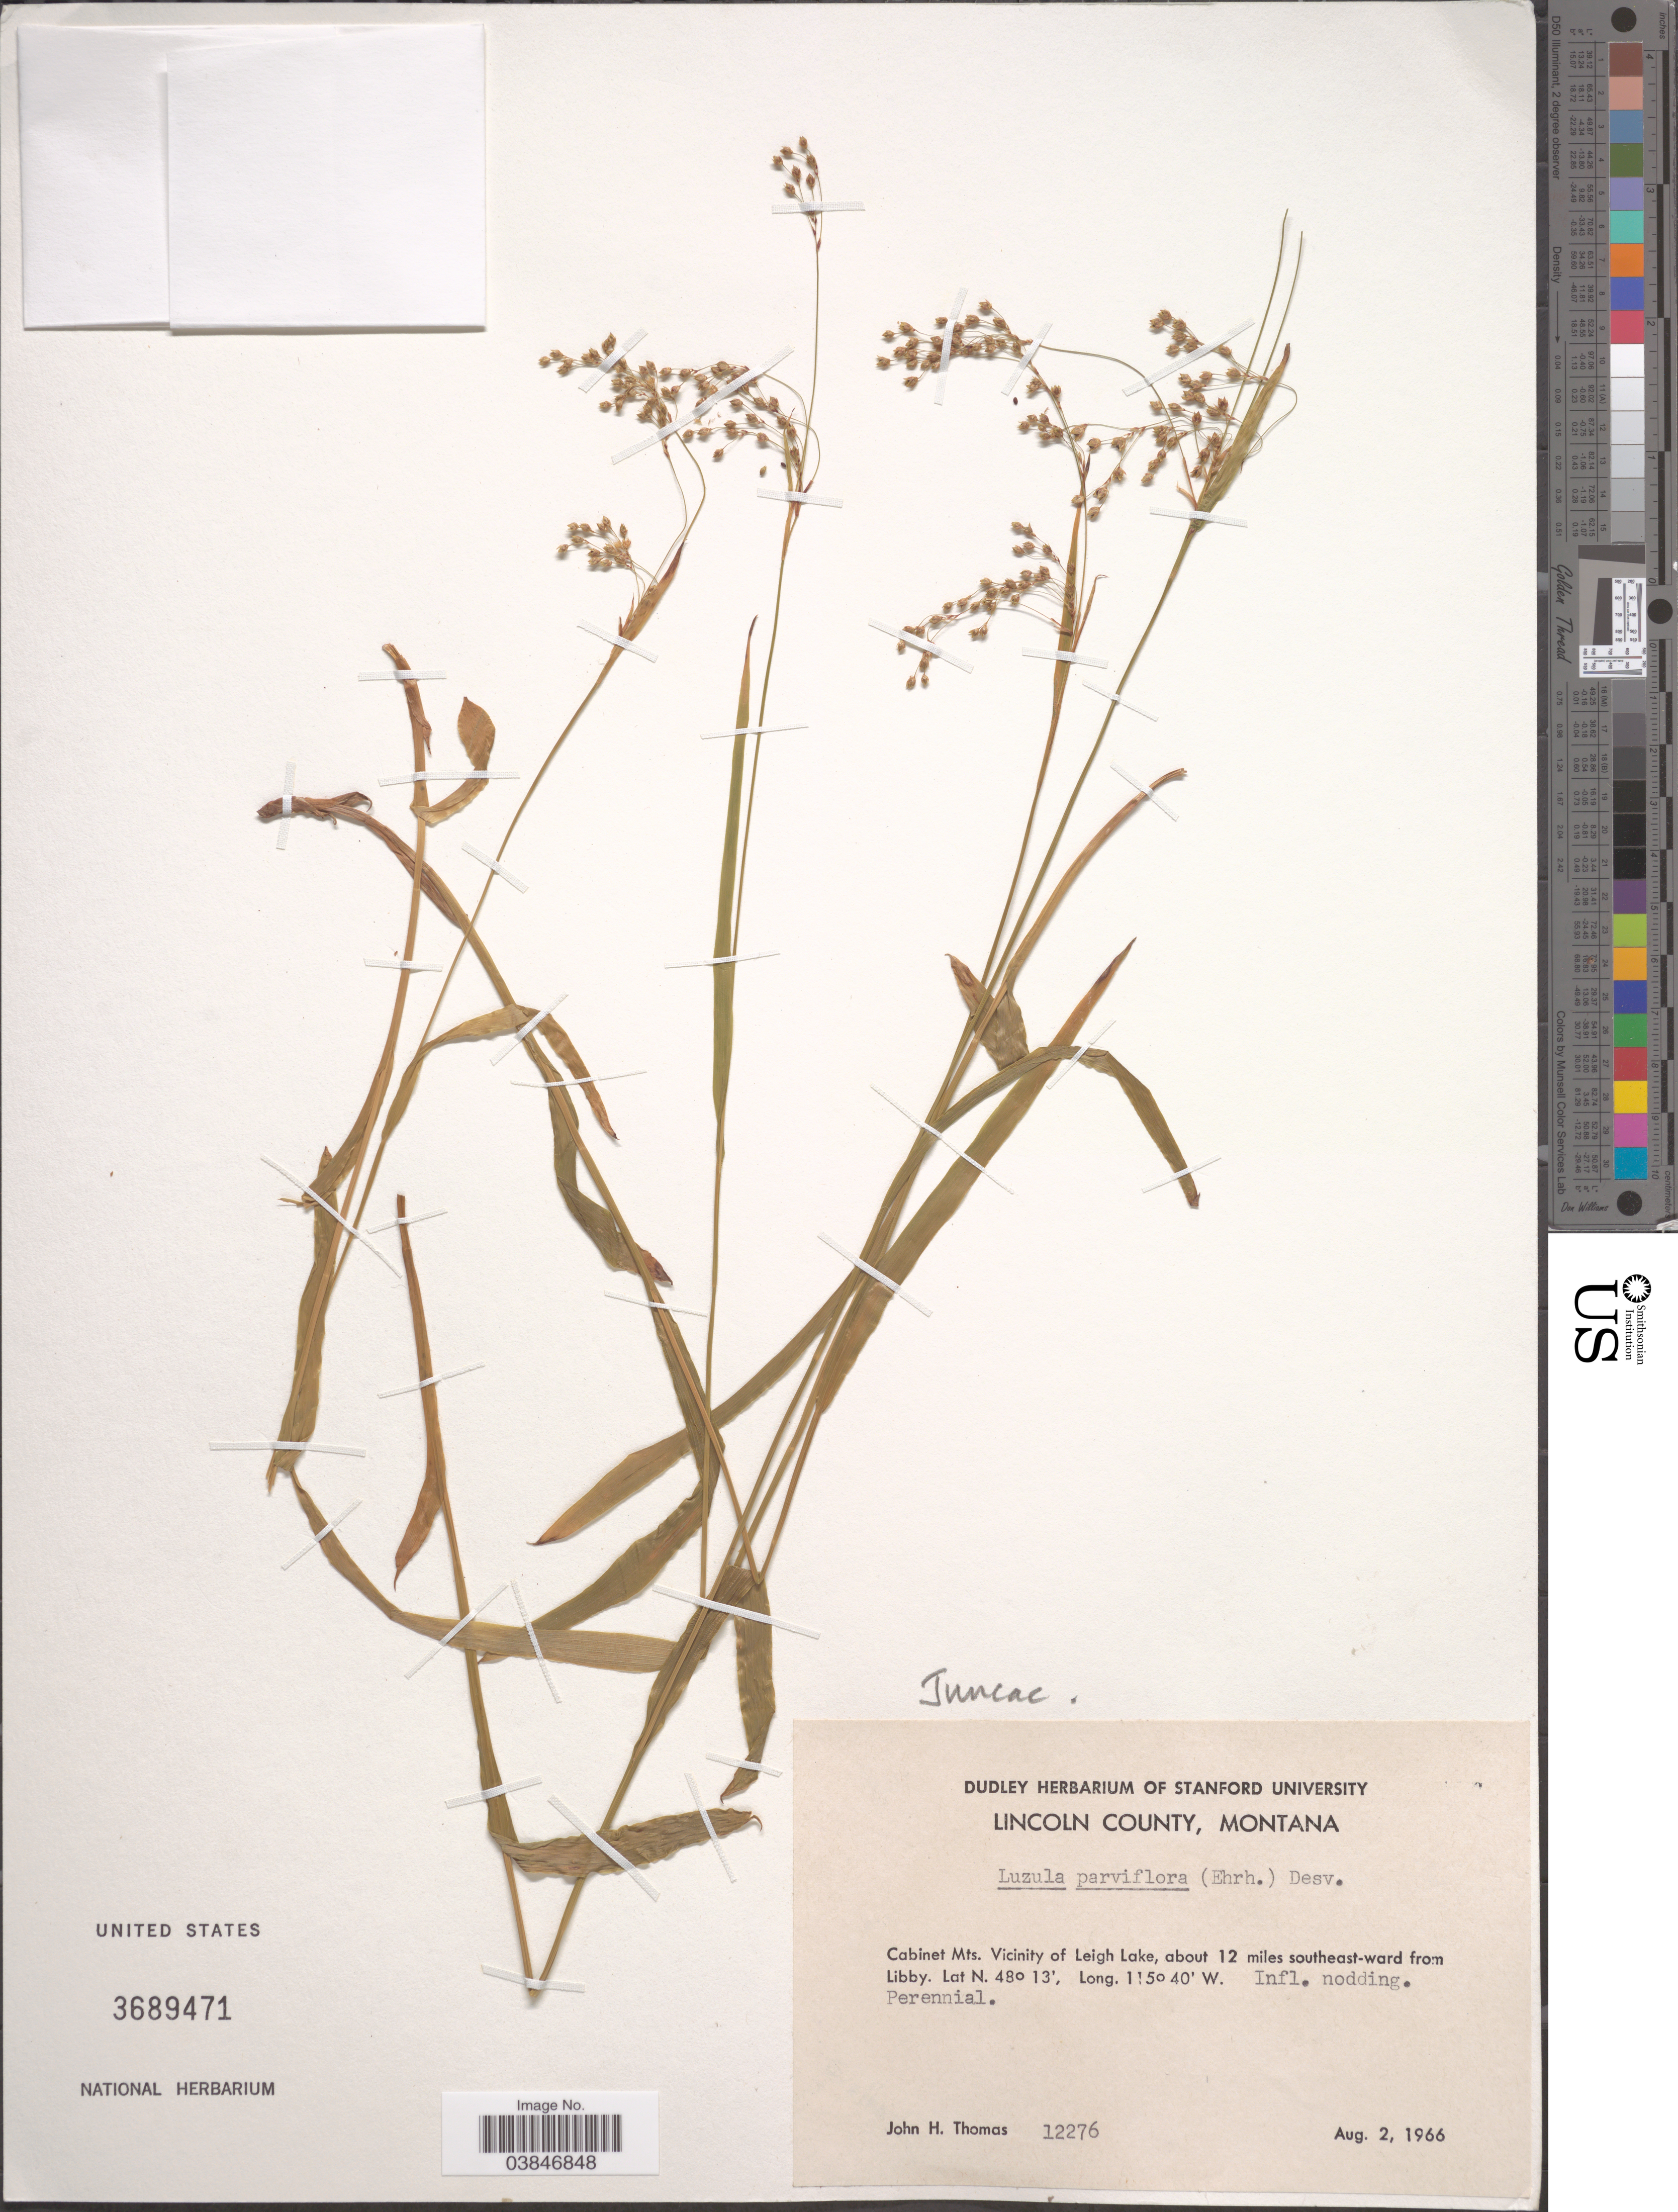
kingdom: Plantae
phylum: Tracheophyta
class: Liliopsida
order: Poales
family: Juncaceae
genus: Luzula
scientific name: Luzula parviflora subsp. parviflora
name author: (Ehrh.) Desv.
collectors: J. H. Thomas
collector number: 12276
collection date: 1966-08-02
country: United States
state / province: Montana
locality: Lincoln County. Cabinet Mts. Vicinity of Leigh Lake, about 12 miles southeast-ward from Libby.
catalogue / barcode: US 3689471